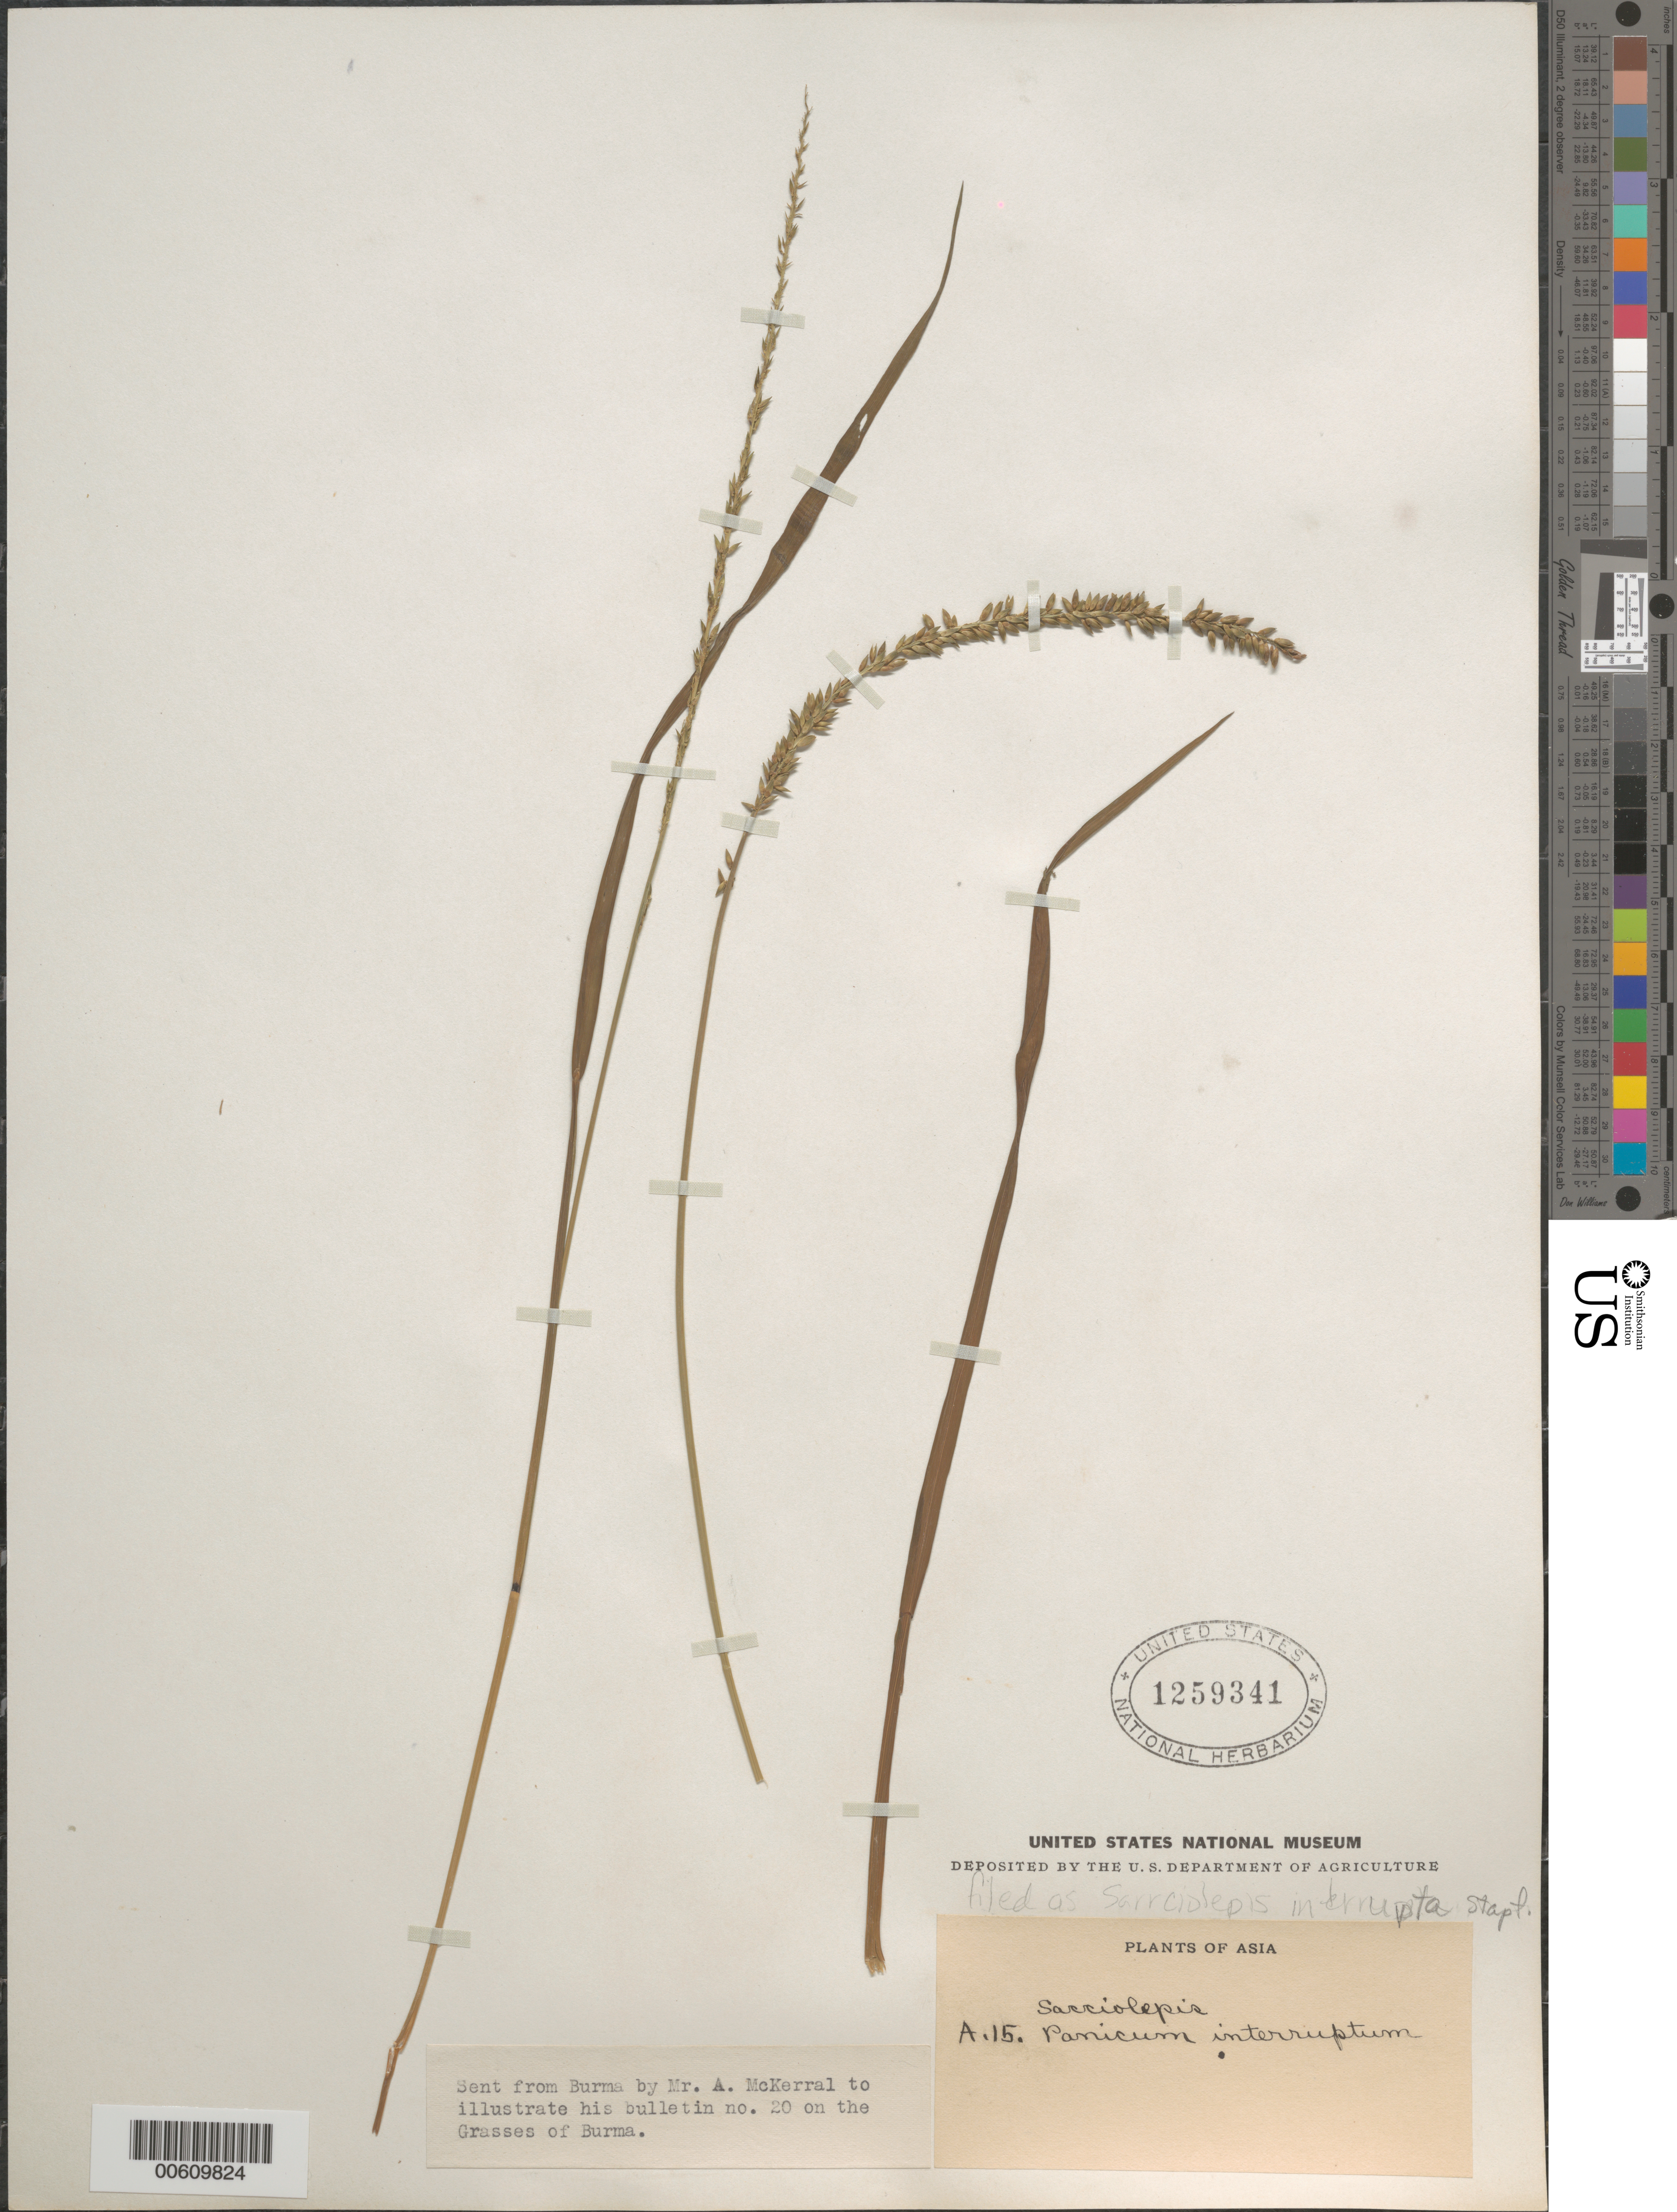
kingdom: Plantae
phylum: Tracheophyta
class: Liliopsida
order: Poales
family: Poaceae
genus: Saccharum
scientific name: Saccharum interrupta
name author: Stapf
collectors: A. McKerral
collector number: A15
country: Myanmar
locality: Illustrate his bulletin #20 on Grasses of Burma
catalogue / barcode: US 1259341